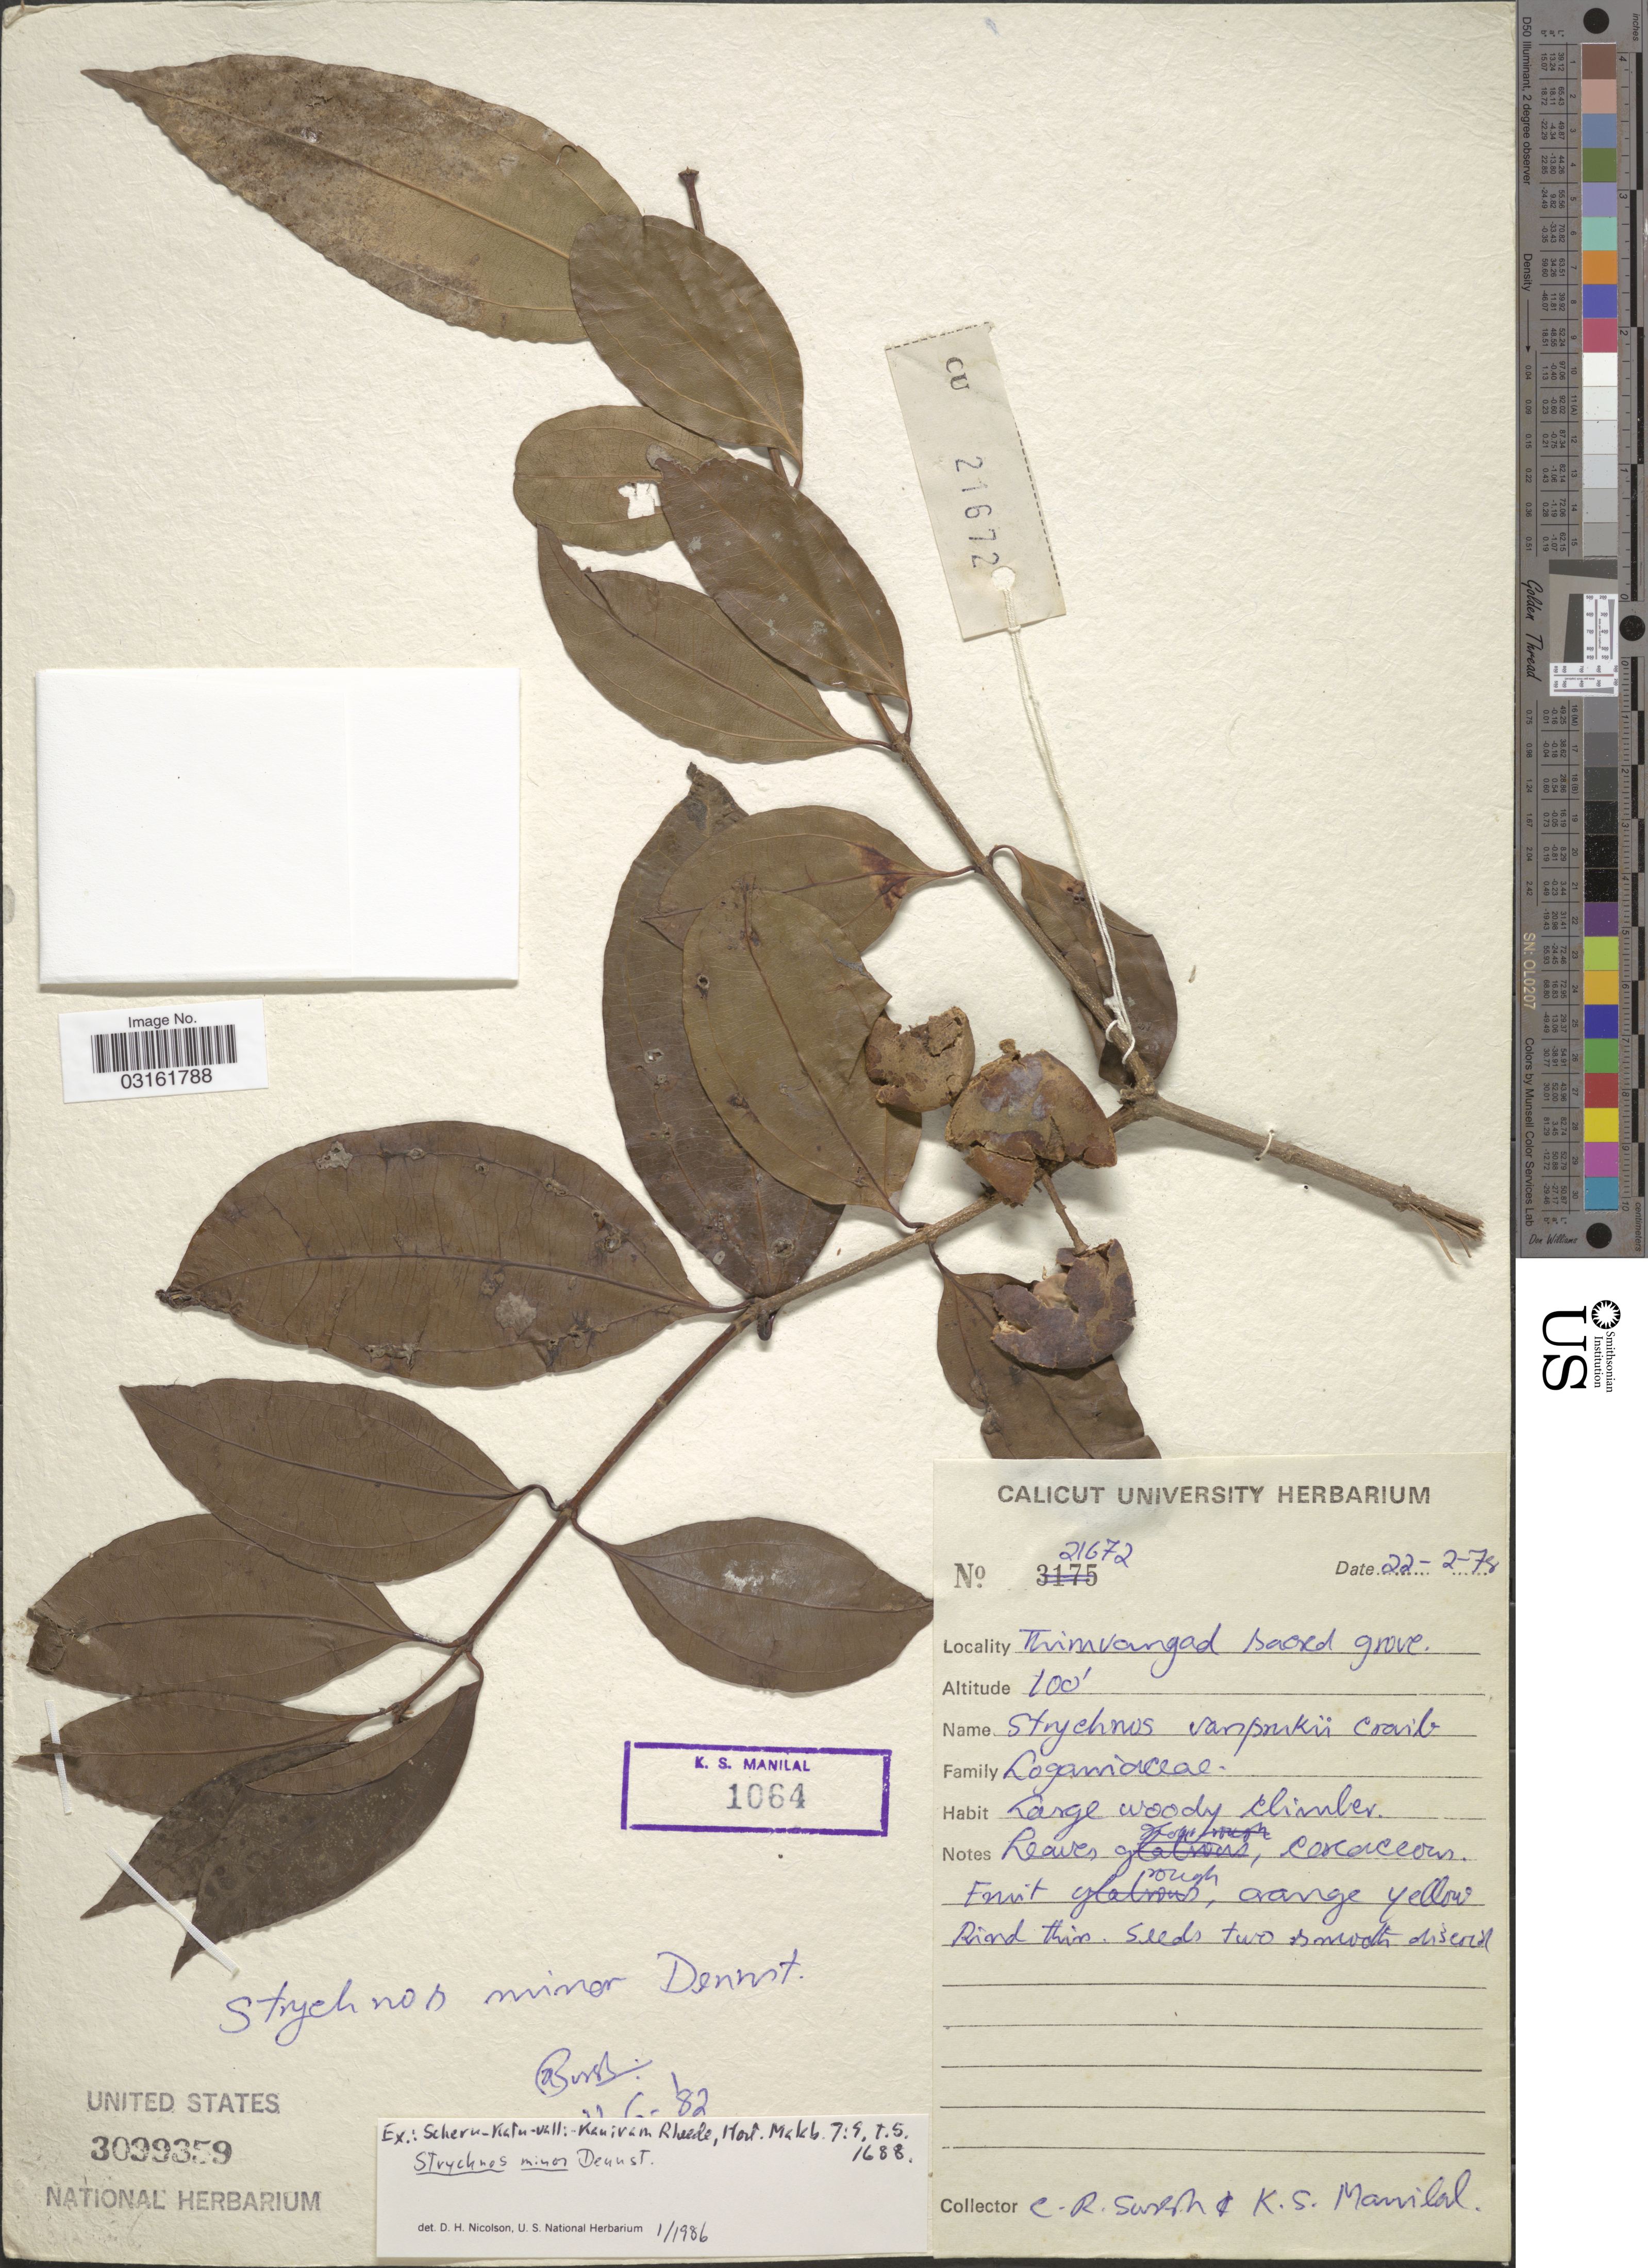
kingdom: Plantae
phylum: Tracheophyta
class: Magnoliopsida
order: Gentianales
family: Loganiaceae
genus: Strychnos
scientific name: Strychnos minor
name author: Dennst.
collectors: C. Suresh & K. Manilal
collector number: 21672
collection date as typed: Transcribed d/m/y: 22/2/78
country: India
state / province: Kerala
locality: Thiruvangad sacred grove.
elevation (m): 30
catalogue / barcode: US 3099359